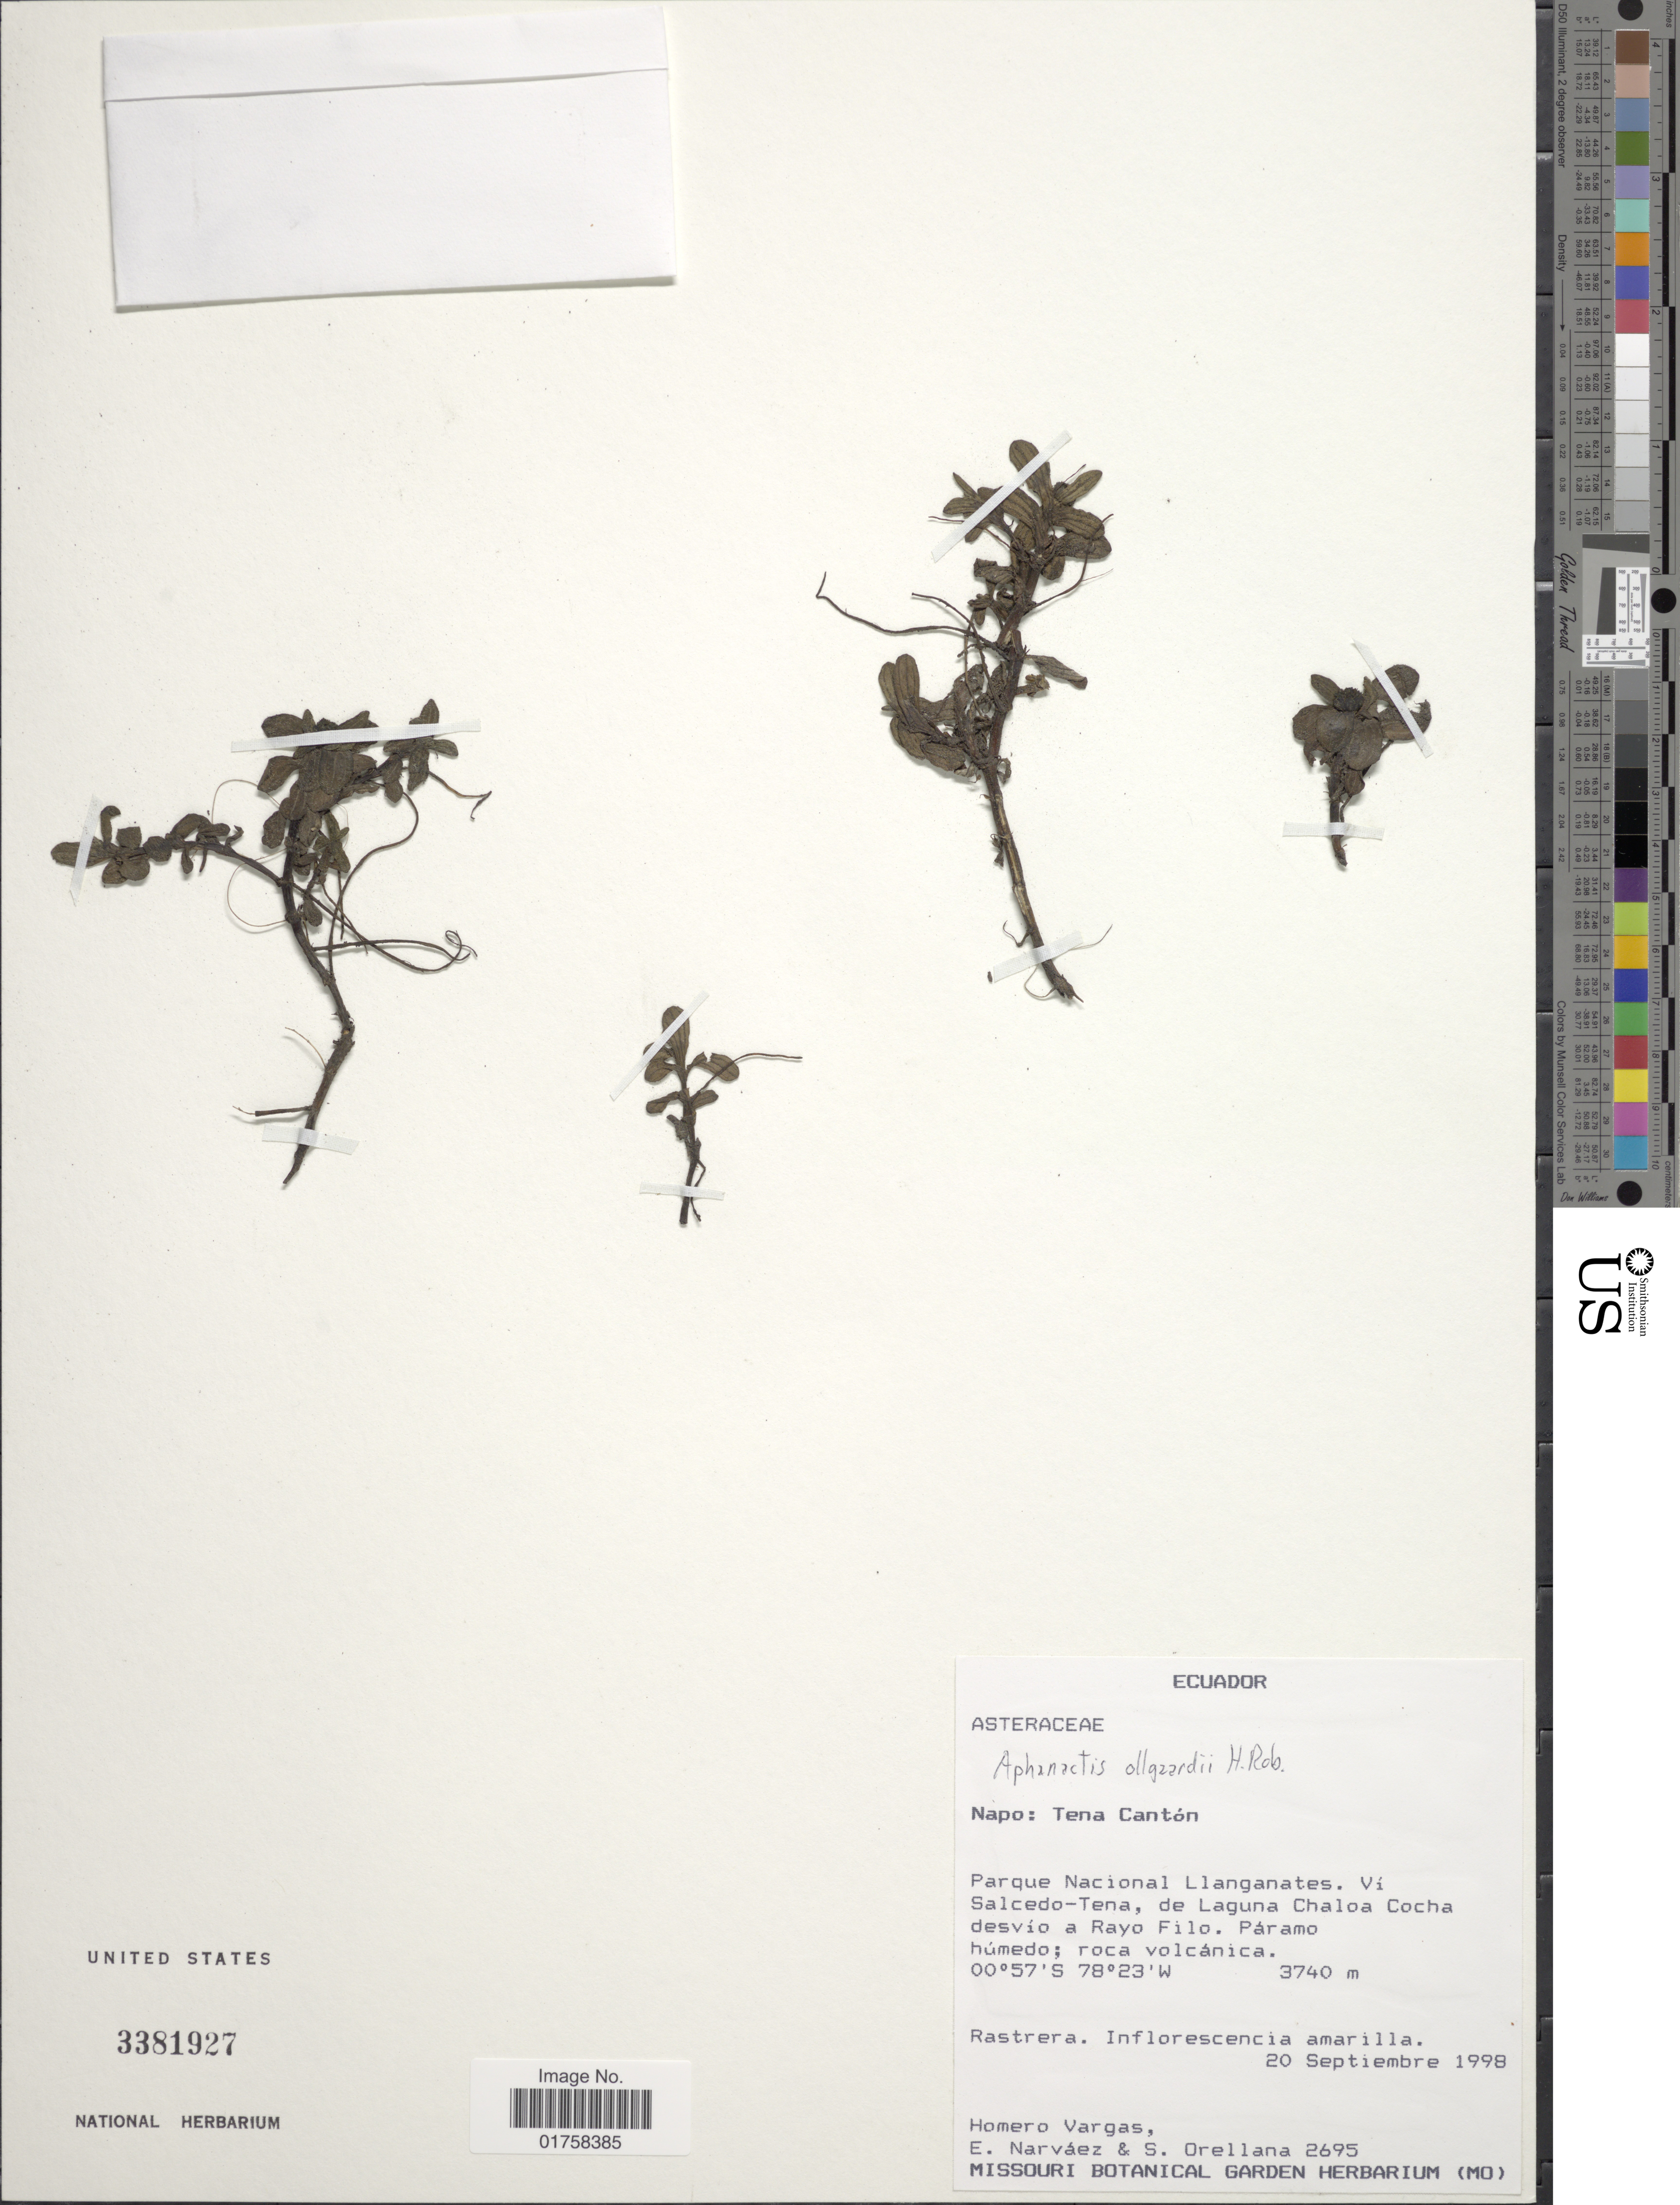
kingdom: Plantae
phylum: Tracheophyta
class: Magnoliopsida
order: Asterales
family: Asteraceae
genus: Aphanactis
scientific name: Aphanactis ollgaardii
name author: H. Rob.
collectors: H. Vargas, E. Narváez & S. Orellana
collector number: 2695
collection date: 1998-09-20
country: Ecuador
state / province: Napo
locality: Napo: Tena Canton. Parque Nacional Llanganates. Vi. Salcedo-Tena, de Laguna Chaloa Cocha desvio a Rayo Filo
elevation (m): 3740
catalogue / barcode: US 3381927